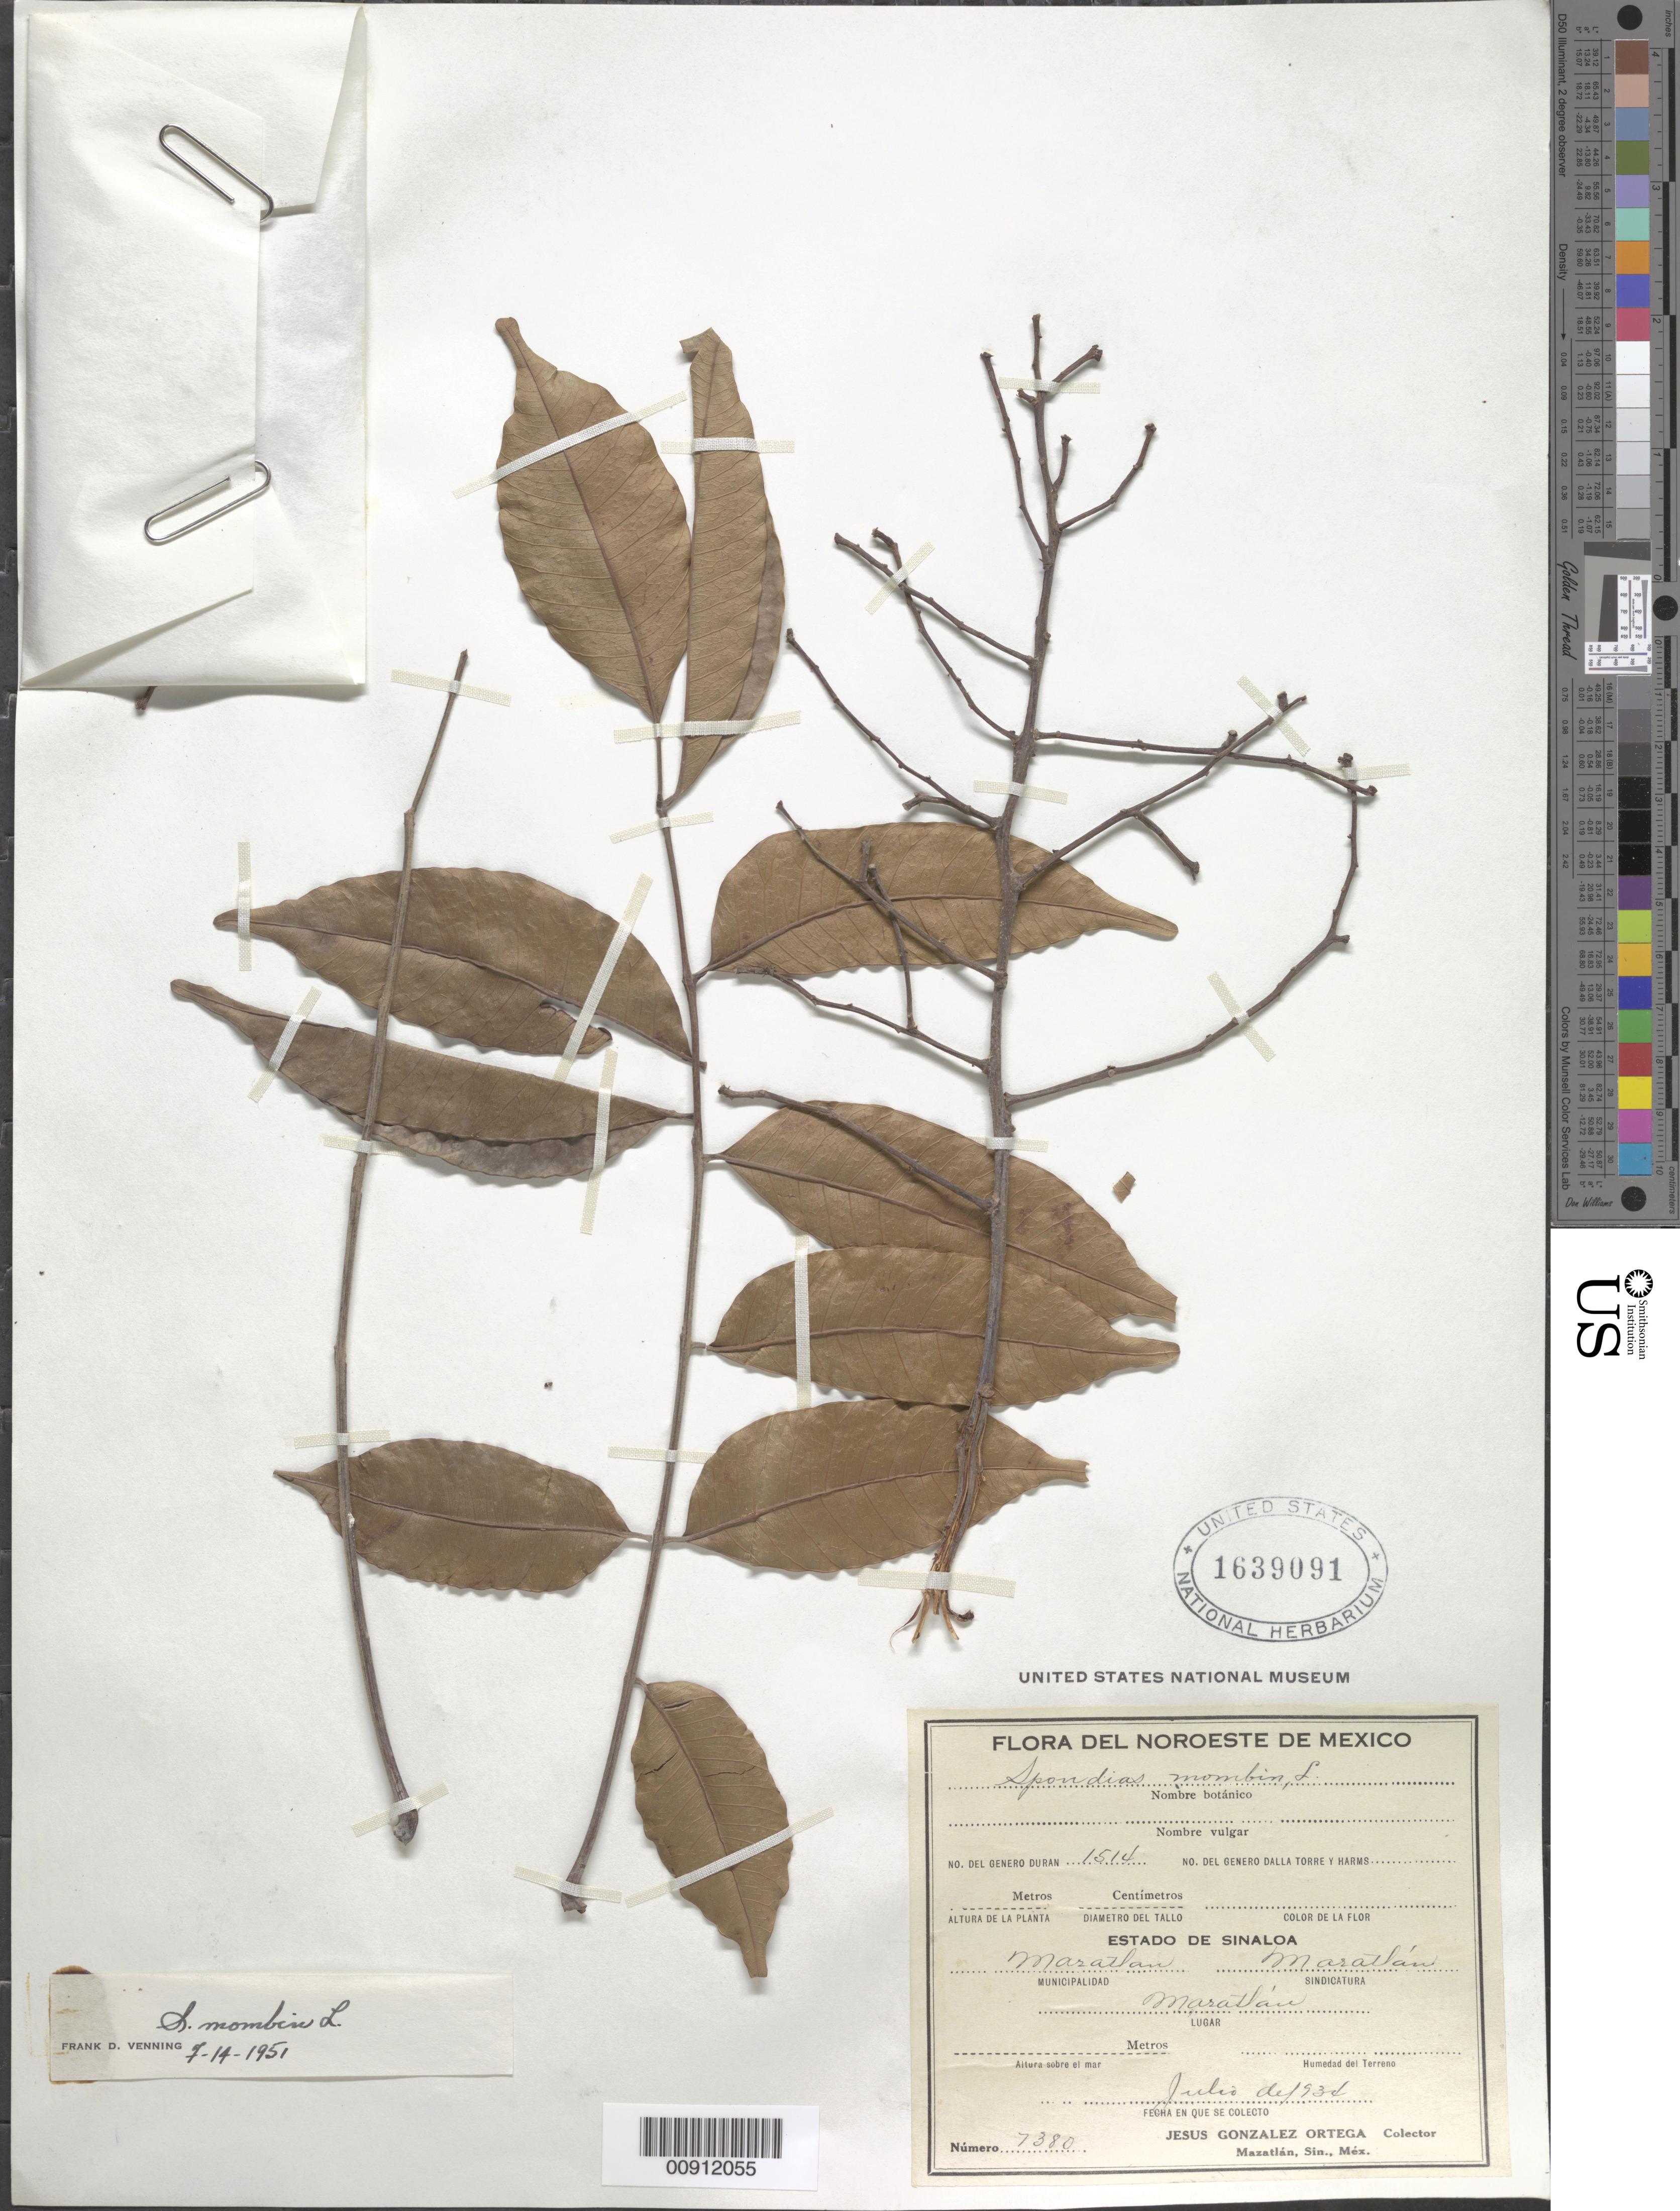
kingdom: Plantae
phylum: Tracheophyta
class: Magnoliopsida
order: Sapindales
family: Anacardiaceae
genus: Spondias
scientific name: Spondias mombin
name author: L.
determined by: Mitchell, John D.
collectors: J. Ortega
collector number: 7380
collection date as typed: Jul 1934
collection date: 1934-07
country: Mexico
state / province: Sinaloa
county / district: Mazatlán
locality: Mazatlán, Municipalidad Mazatlán, Sindicatura Mazatlán, Estado de Sinaloa.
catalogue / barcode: US 1639091